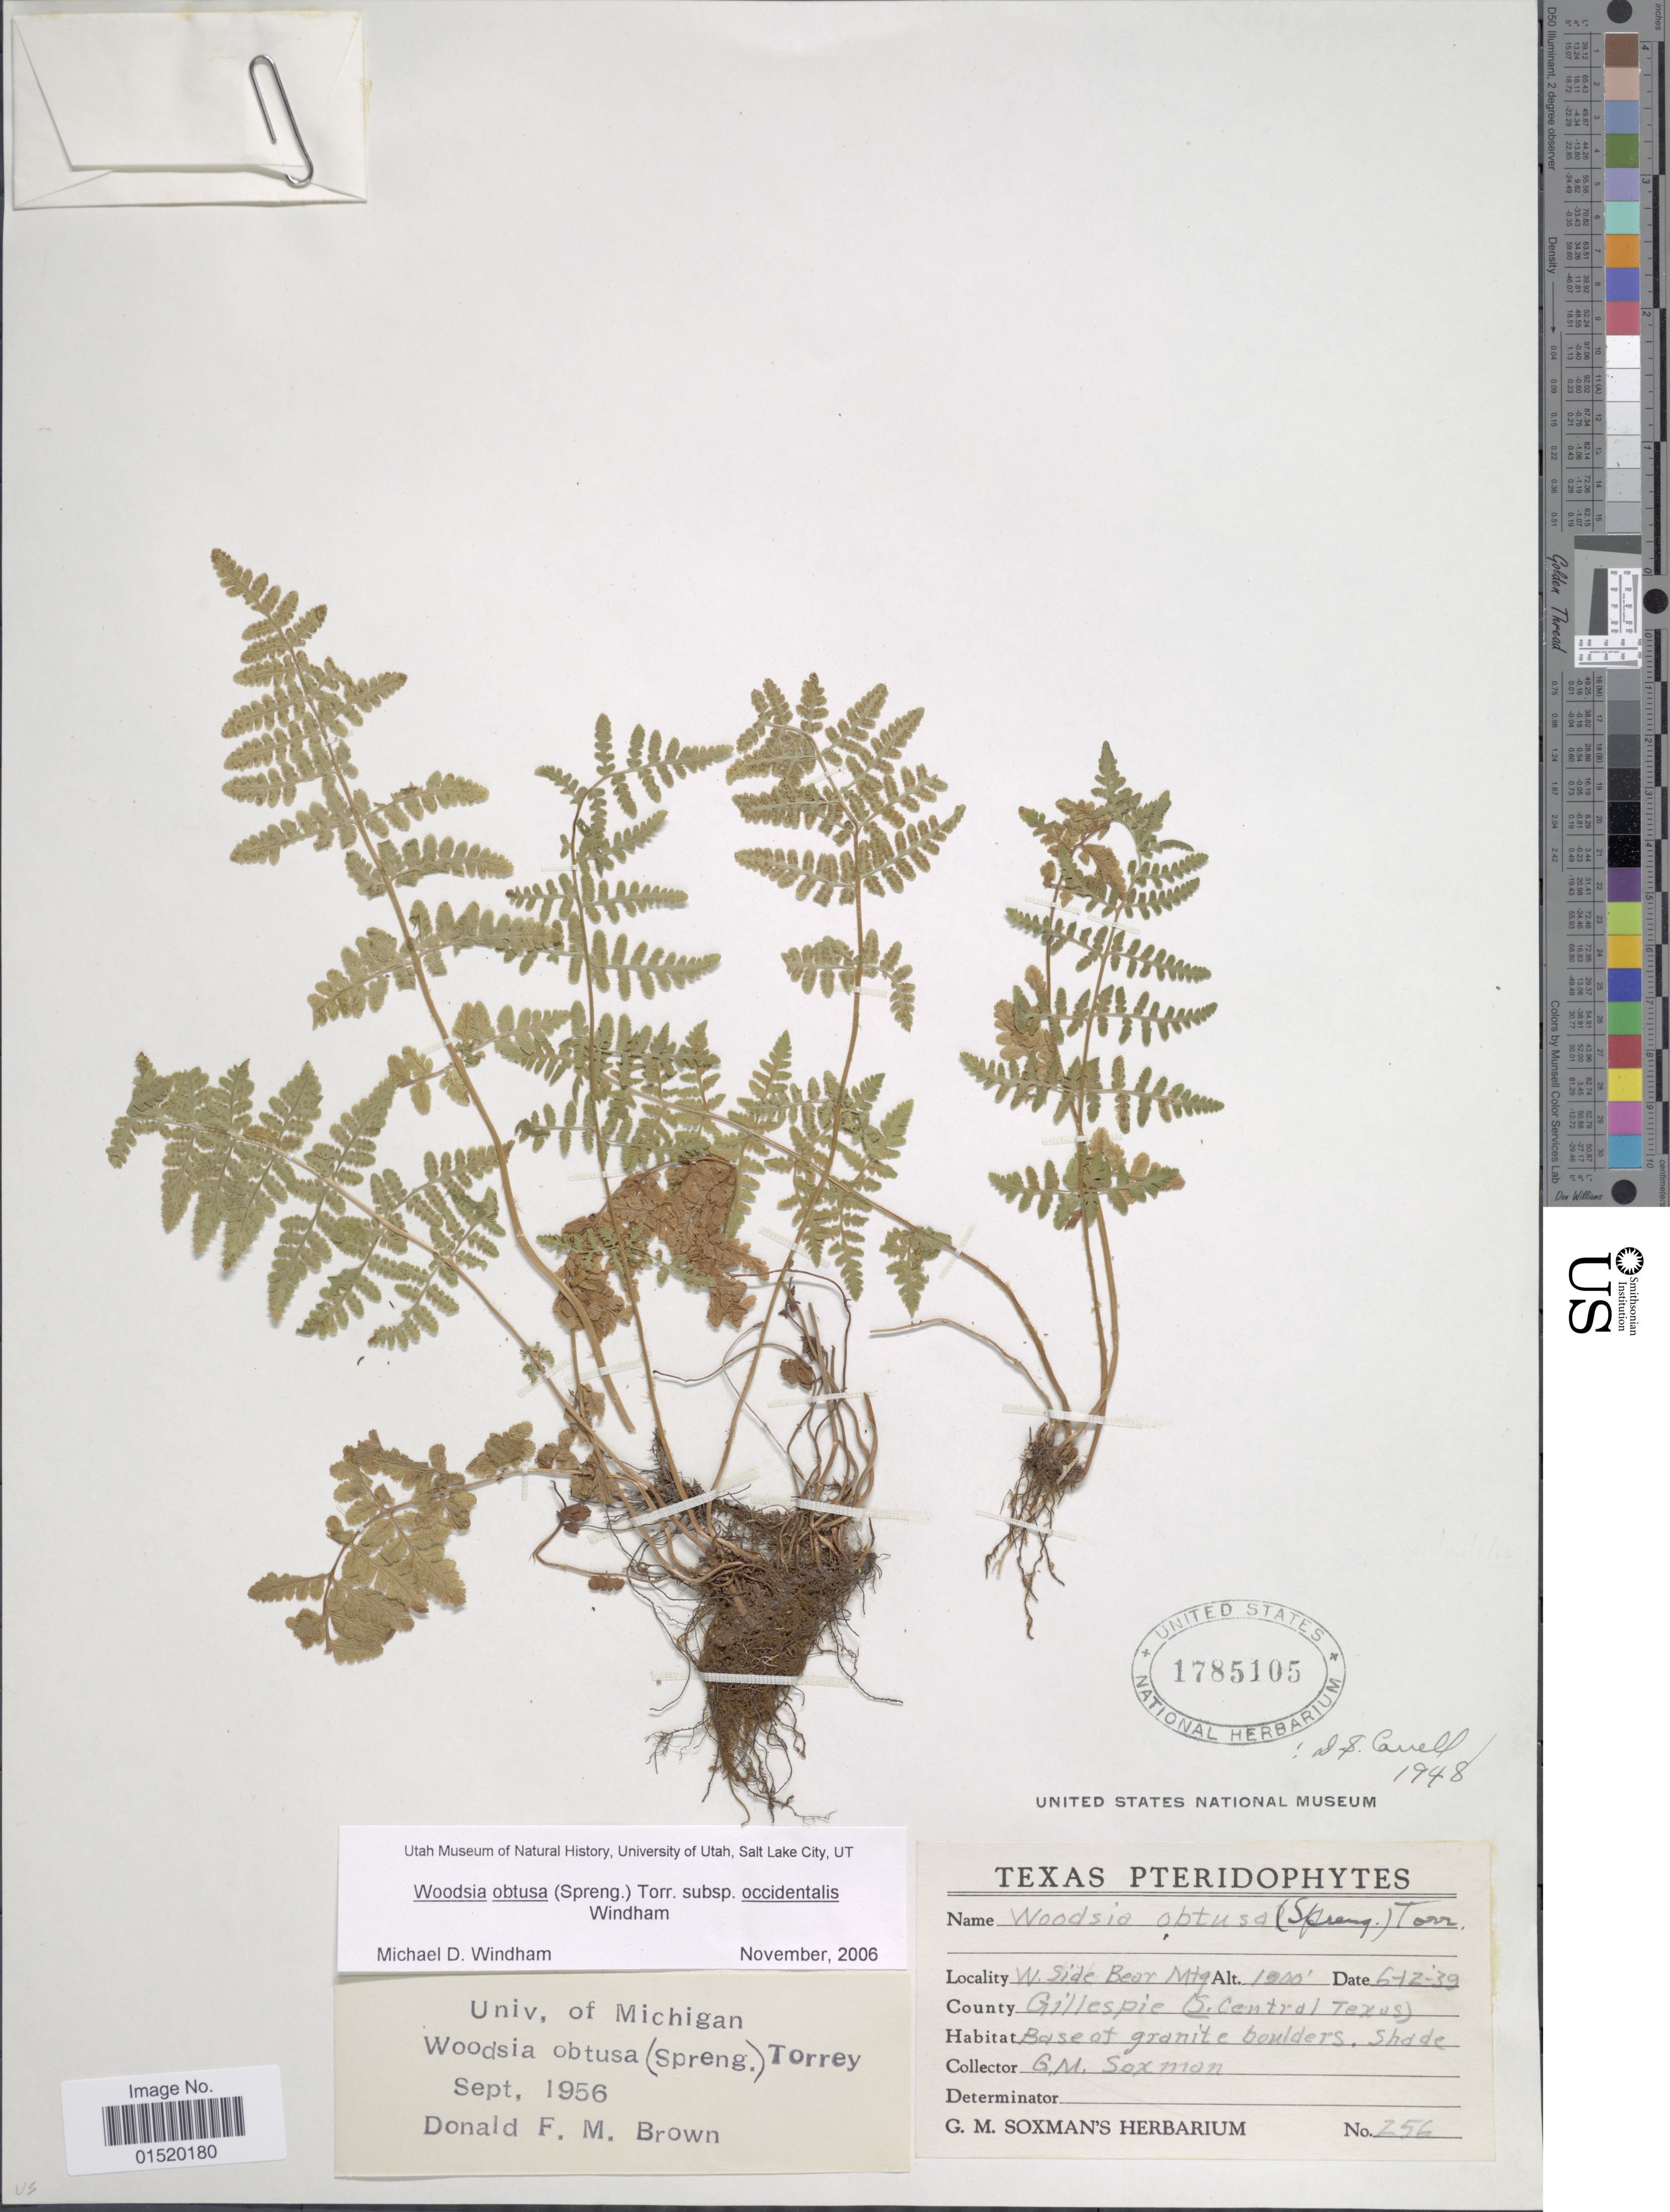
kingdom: Plantae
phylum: Tracheophyta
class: Polypodiopsida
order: Polypodiales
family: Woodsiaceae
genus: Woodsia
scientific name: Woodsia obtusa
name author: (Spreng.) Torr.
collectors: G. Soxman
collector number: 256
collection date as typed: Transcribed d/m/y: 12/6/39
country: United States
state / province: Texas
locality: W side Bear Mtg, County Gillespie (S Central Texas)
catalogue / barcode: US 1785105